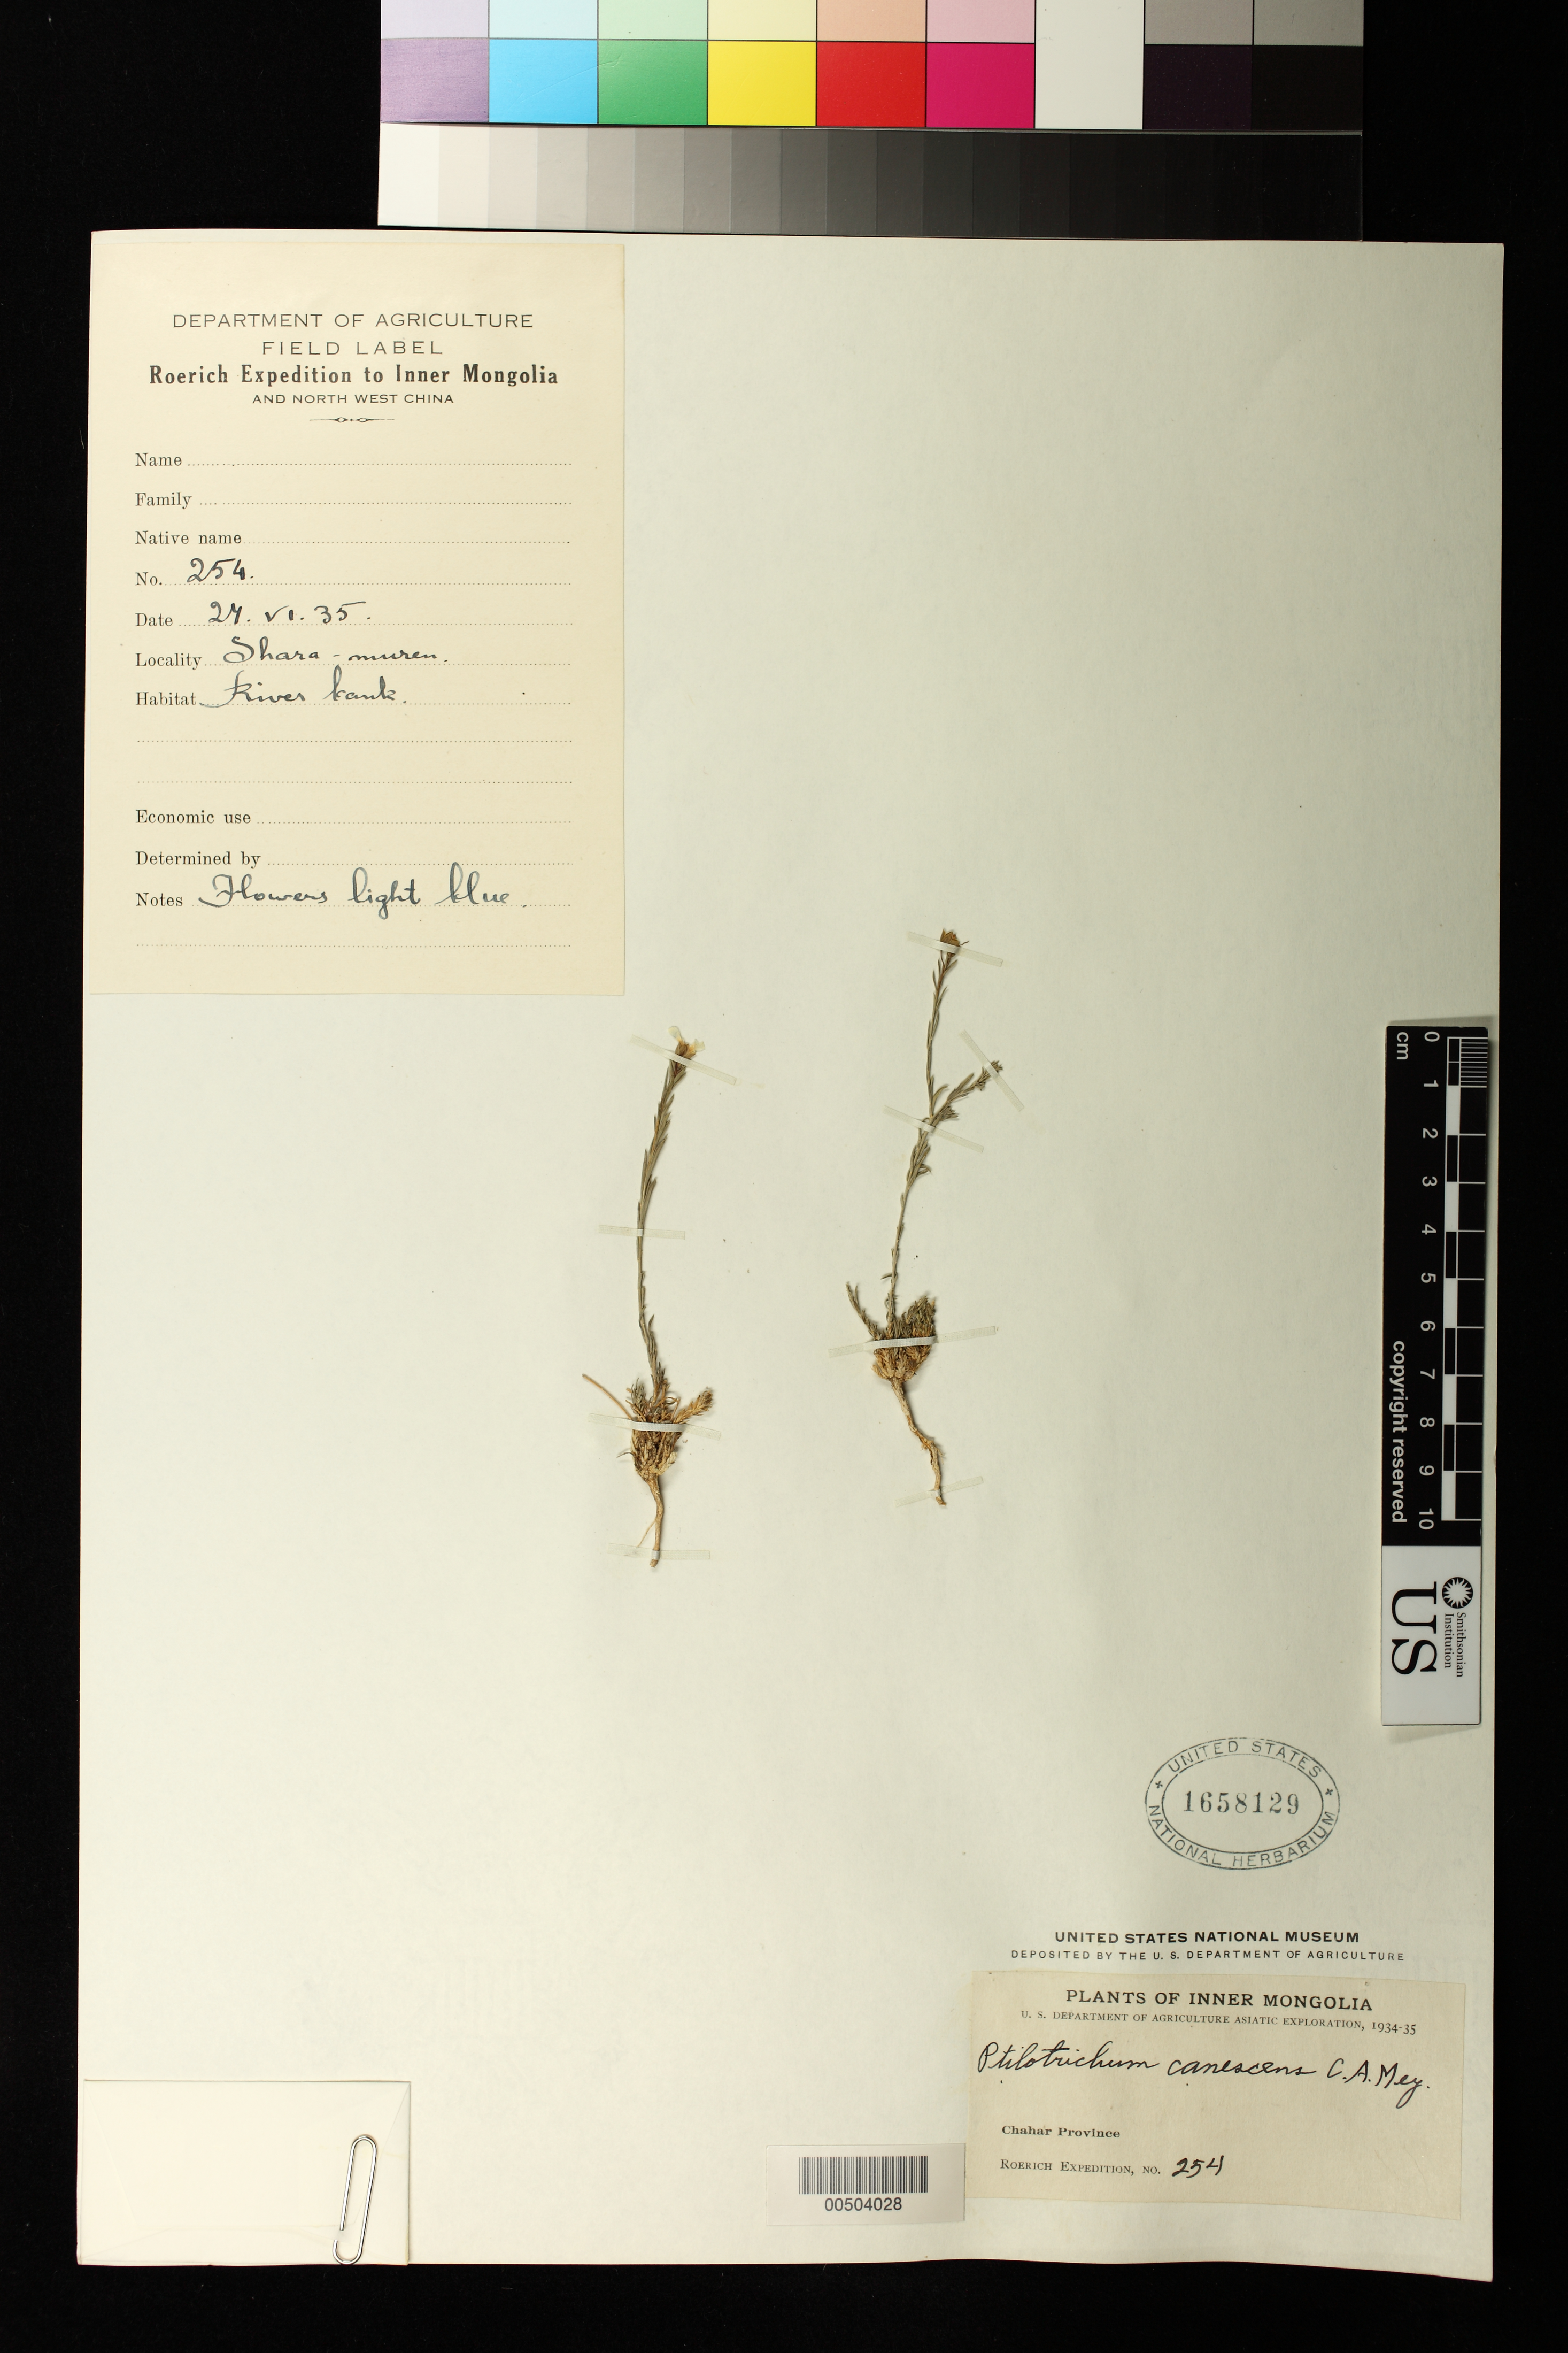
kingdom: Plantae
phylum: Tracheophyta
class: Magnoliopsida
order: Brassicales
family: Brassicaceae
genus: Ptilotrichum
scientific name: Ptilotrichum canescens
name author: C.A. Mey.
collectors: N. Roerich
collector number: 254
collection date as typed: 24 Jun 1935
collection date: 1935-06-27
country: China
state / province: Nei Monggol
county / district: Chahar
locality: Shara muren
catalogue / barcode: US 1658129